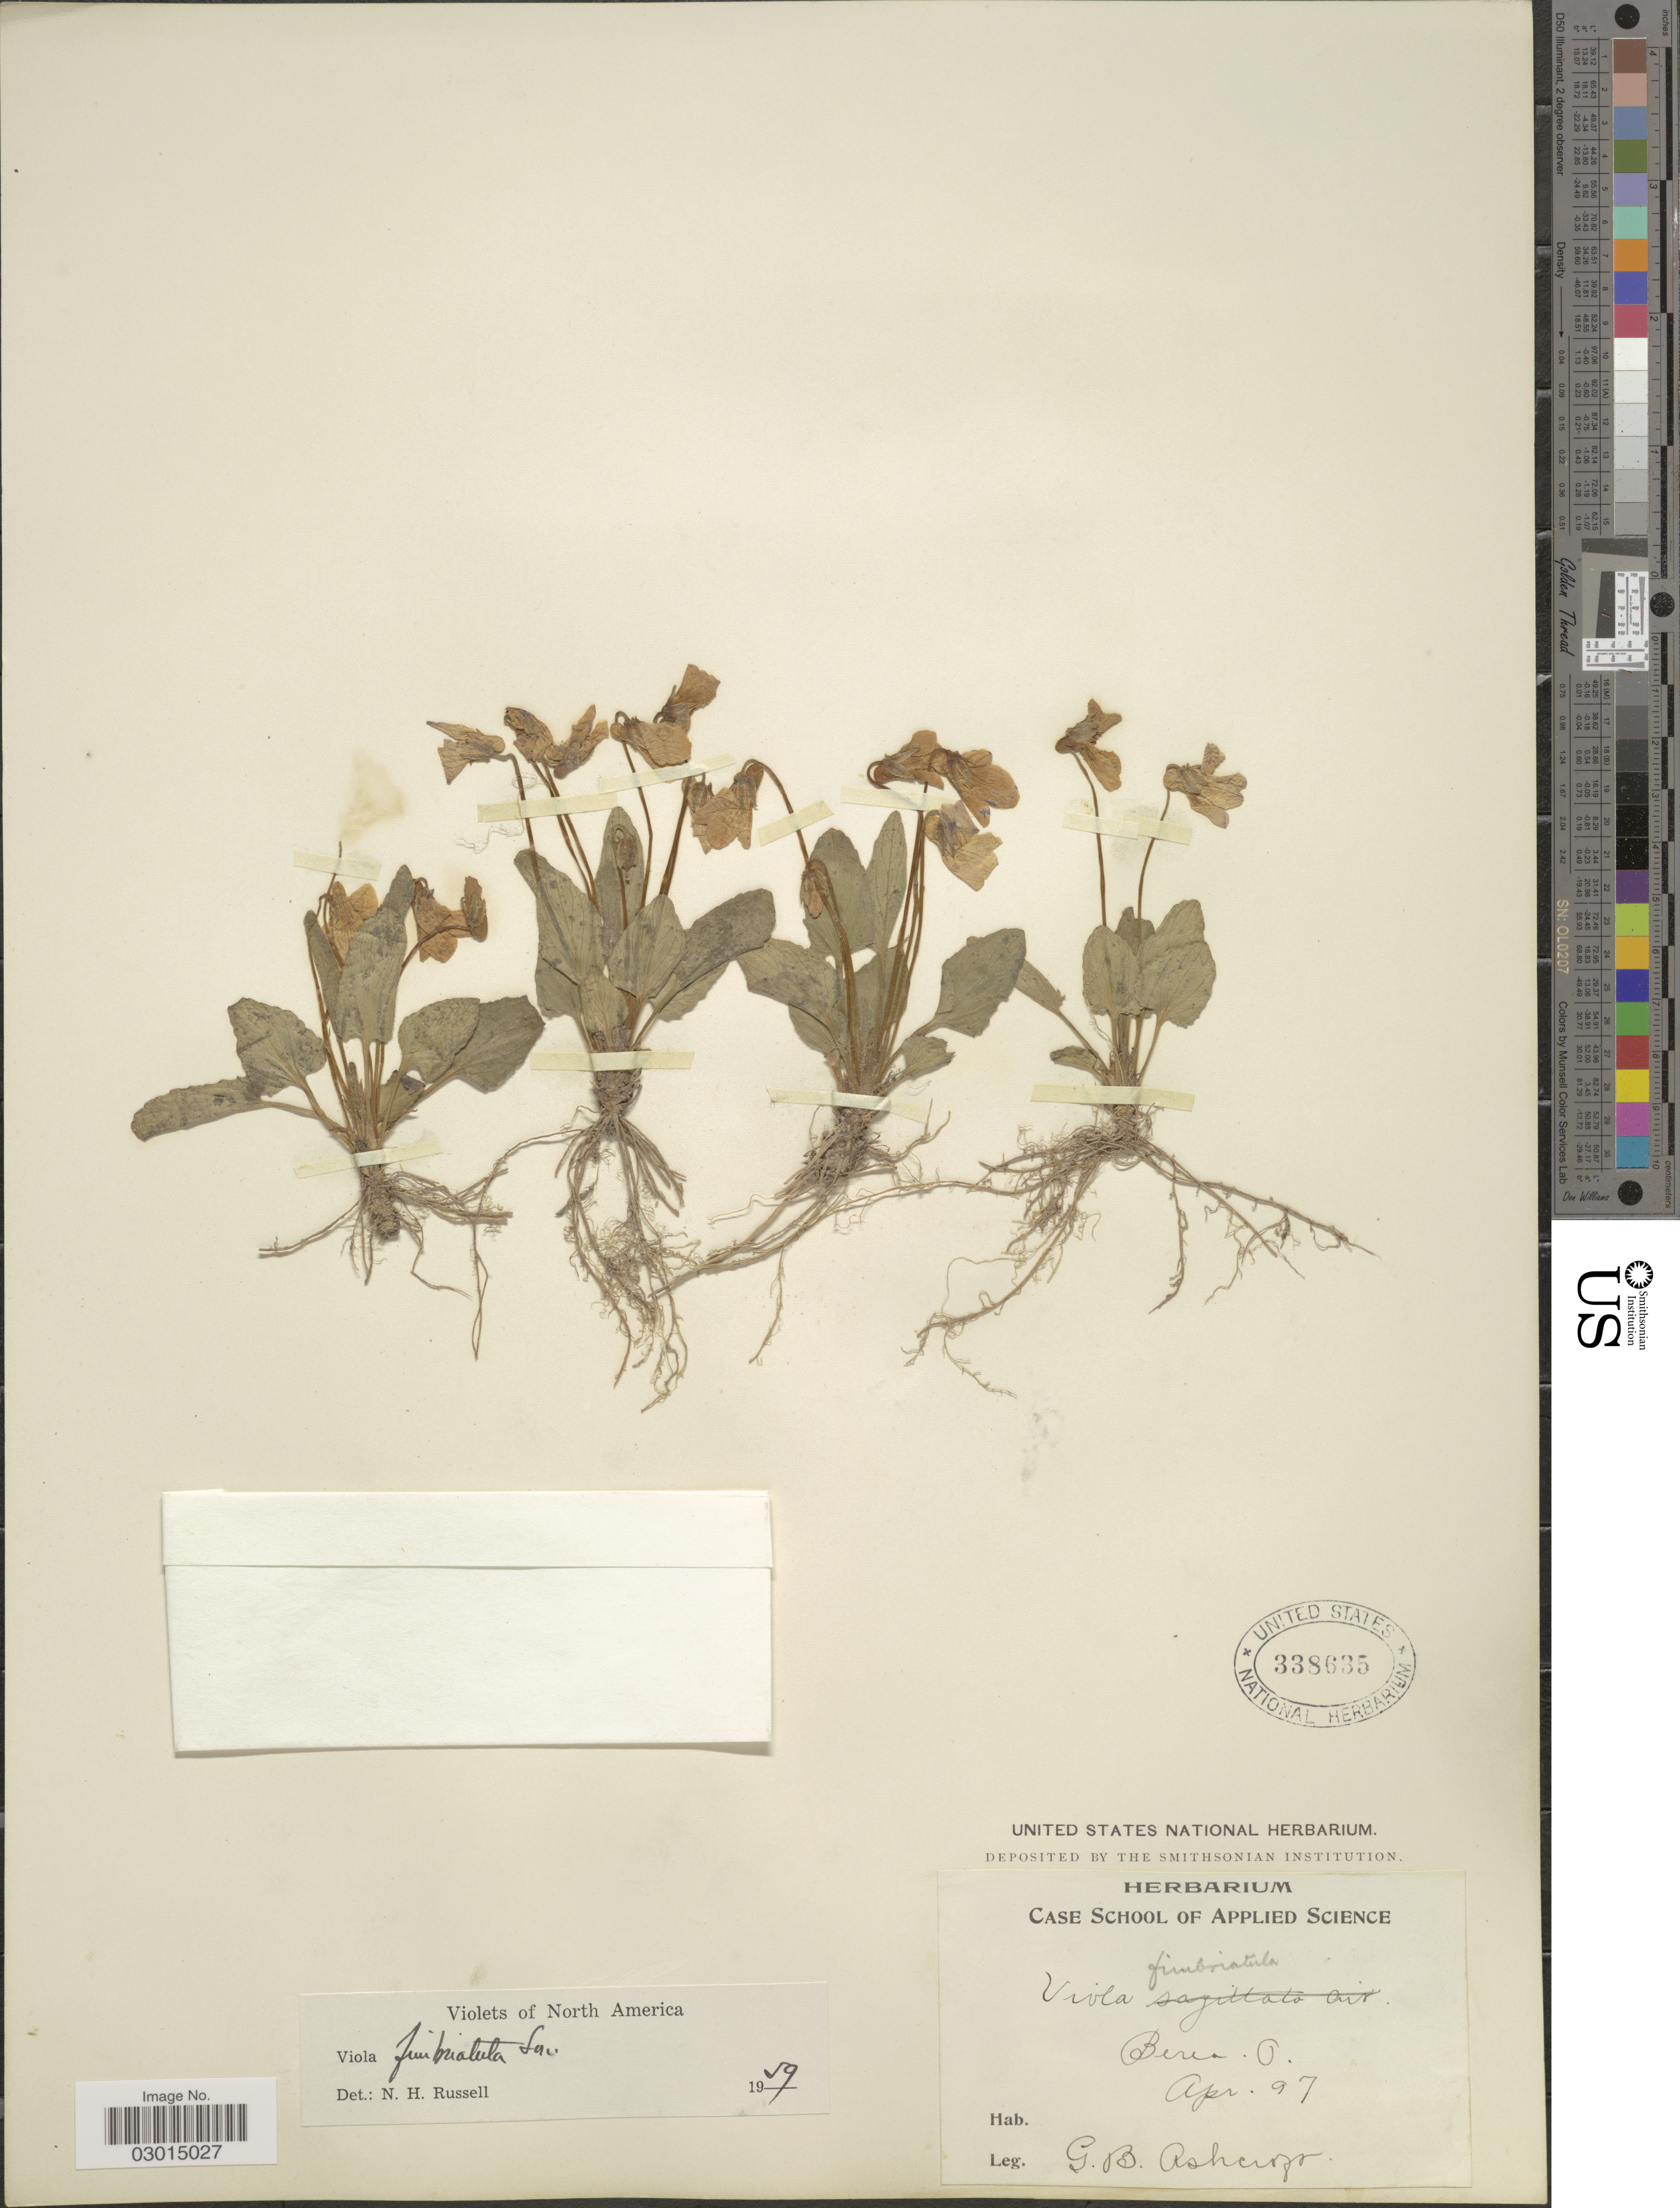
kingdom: Plantae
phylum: Tracheophyta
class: Magnoliopsida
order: Malpighiales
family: Violaceae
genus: Viola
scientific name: Viola fimbriatula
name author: Small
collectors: G. Ashcroft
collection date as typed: Transcribed d/m/y: /4/97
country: United States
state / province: Ohio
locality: Berea, O.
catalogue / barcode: US 338635